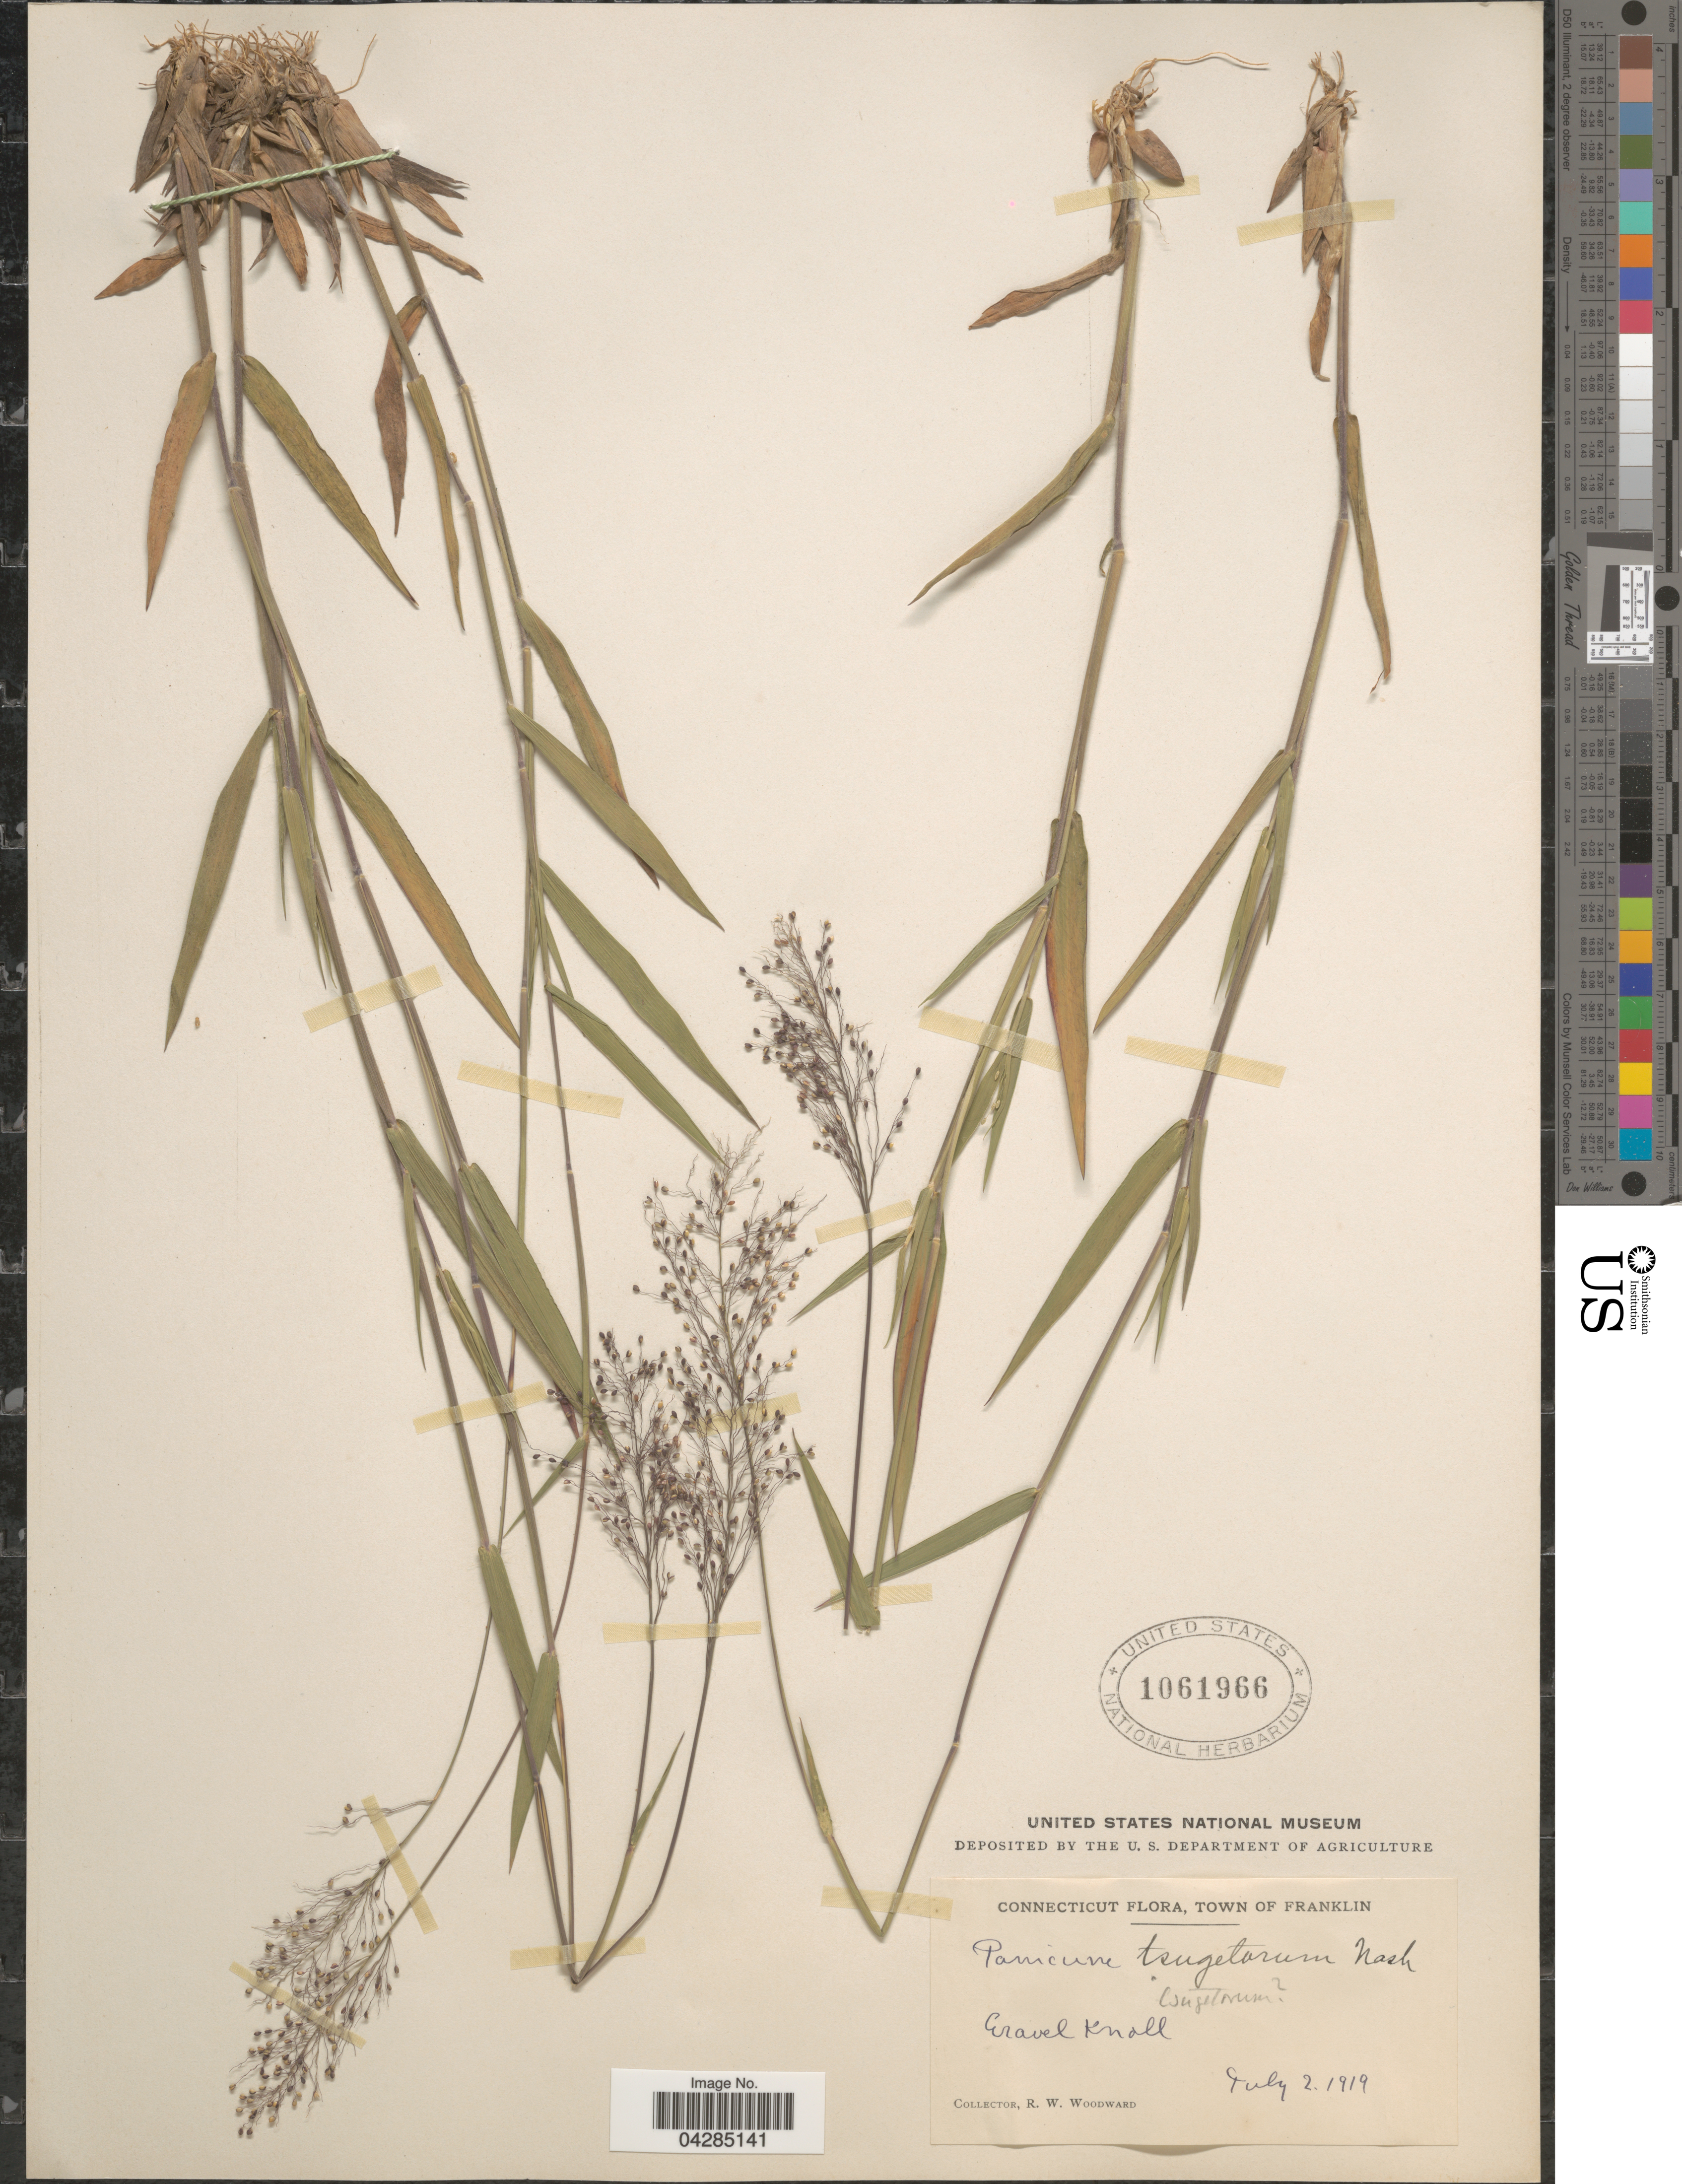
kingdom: Plantae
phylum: Tracheophyta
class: Liliopsida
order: Poales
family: Poaceae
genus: Dichanthelium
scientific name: Dichanthelium portoricense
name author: (Desv. ex Ham.) B.F. Hansen & Wunderlin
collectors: R. Woodward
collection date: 1919-07-02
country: United States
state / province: Connecticut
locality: Town of Franklin. Gravel Knoll.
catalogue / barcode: US 1061966